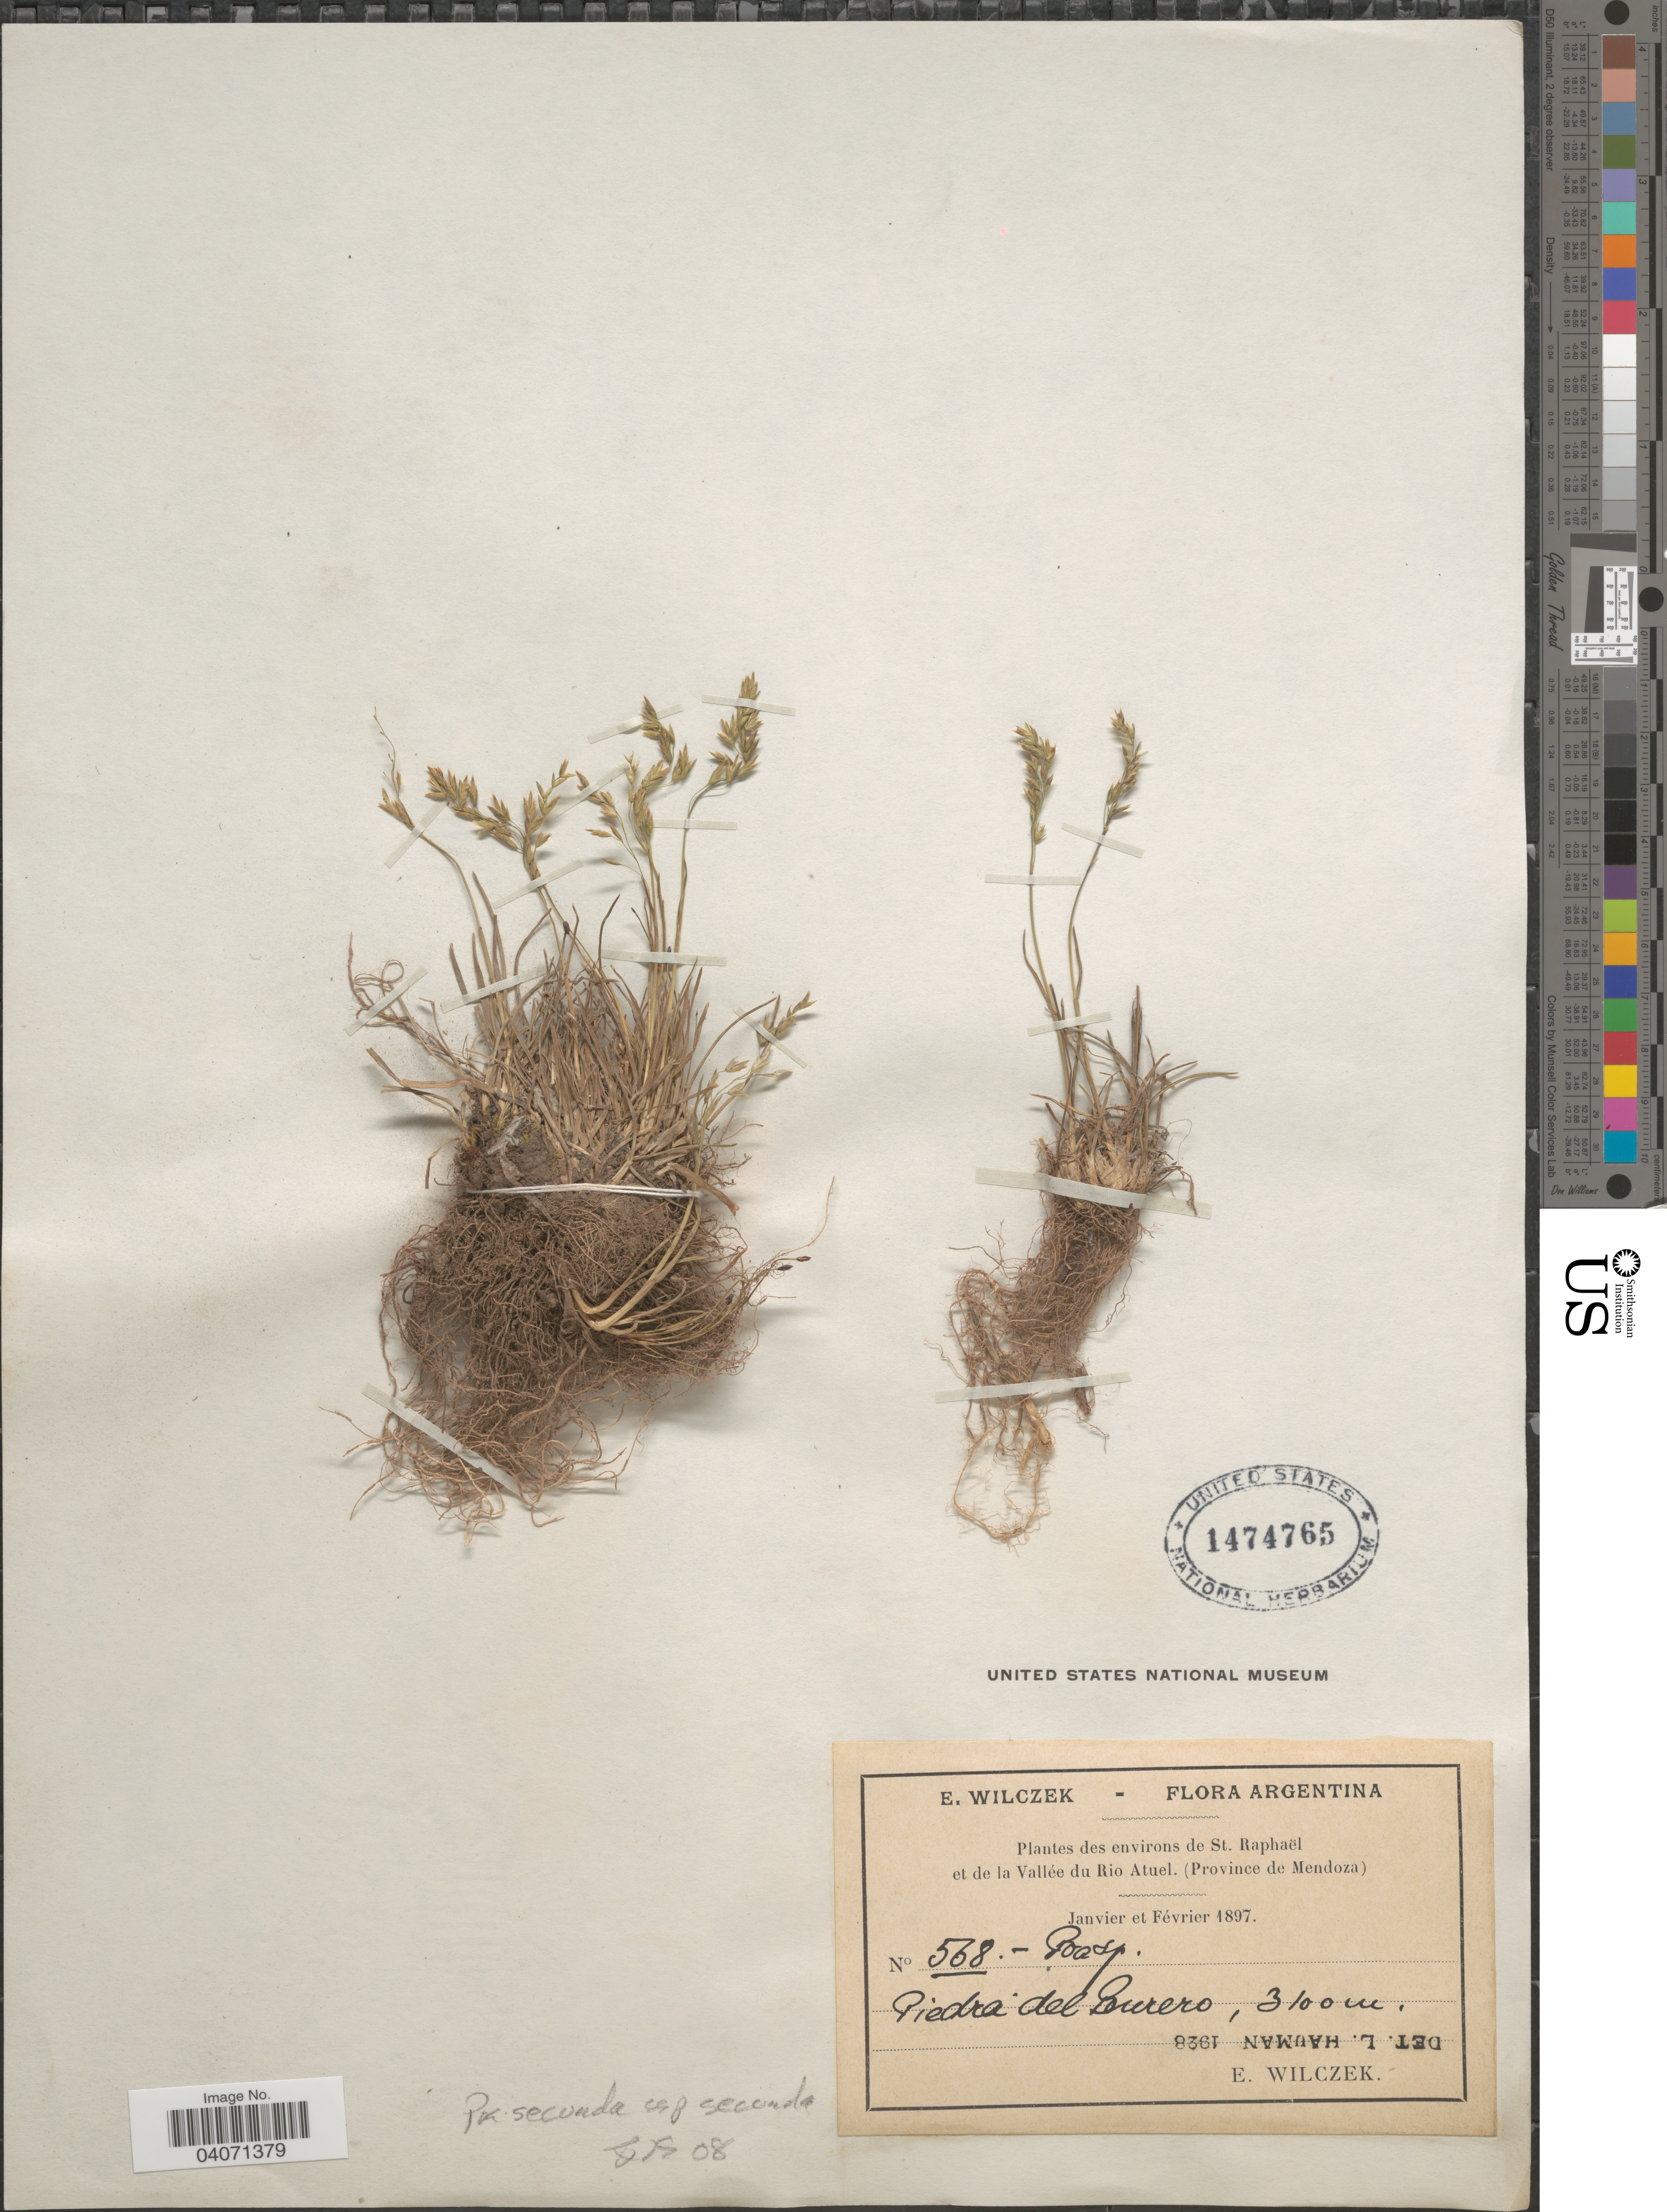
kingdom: Plantae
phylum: Tracheophyta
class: Liliopsida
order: Poales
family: Poaceae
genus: Poa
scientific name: Poa secunda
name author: J. Presl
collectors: E. Wilczek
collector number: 568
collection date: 1897-01/1897-02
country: Argentina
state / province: Mendoza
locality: Environs de St. Raphäel et de la Vallée du Rio Atuel. Piedra del Burrero.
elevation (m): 3100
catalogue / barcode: US 1474765